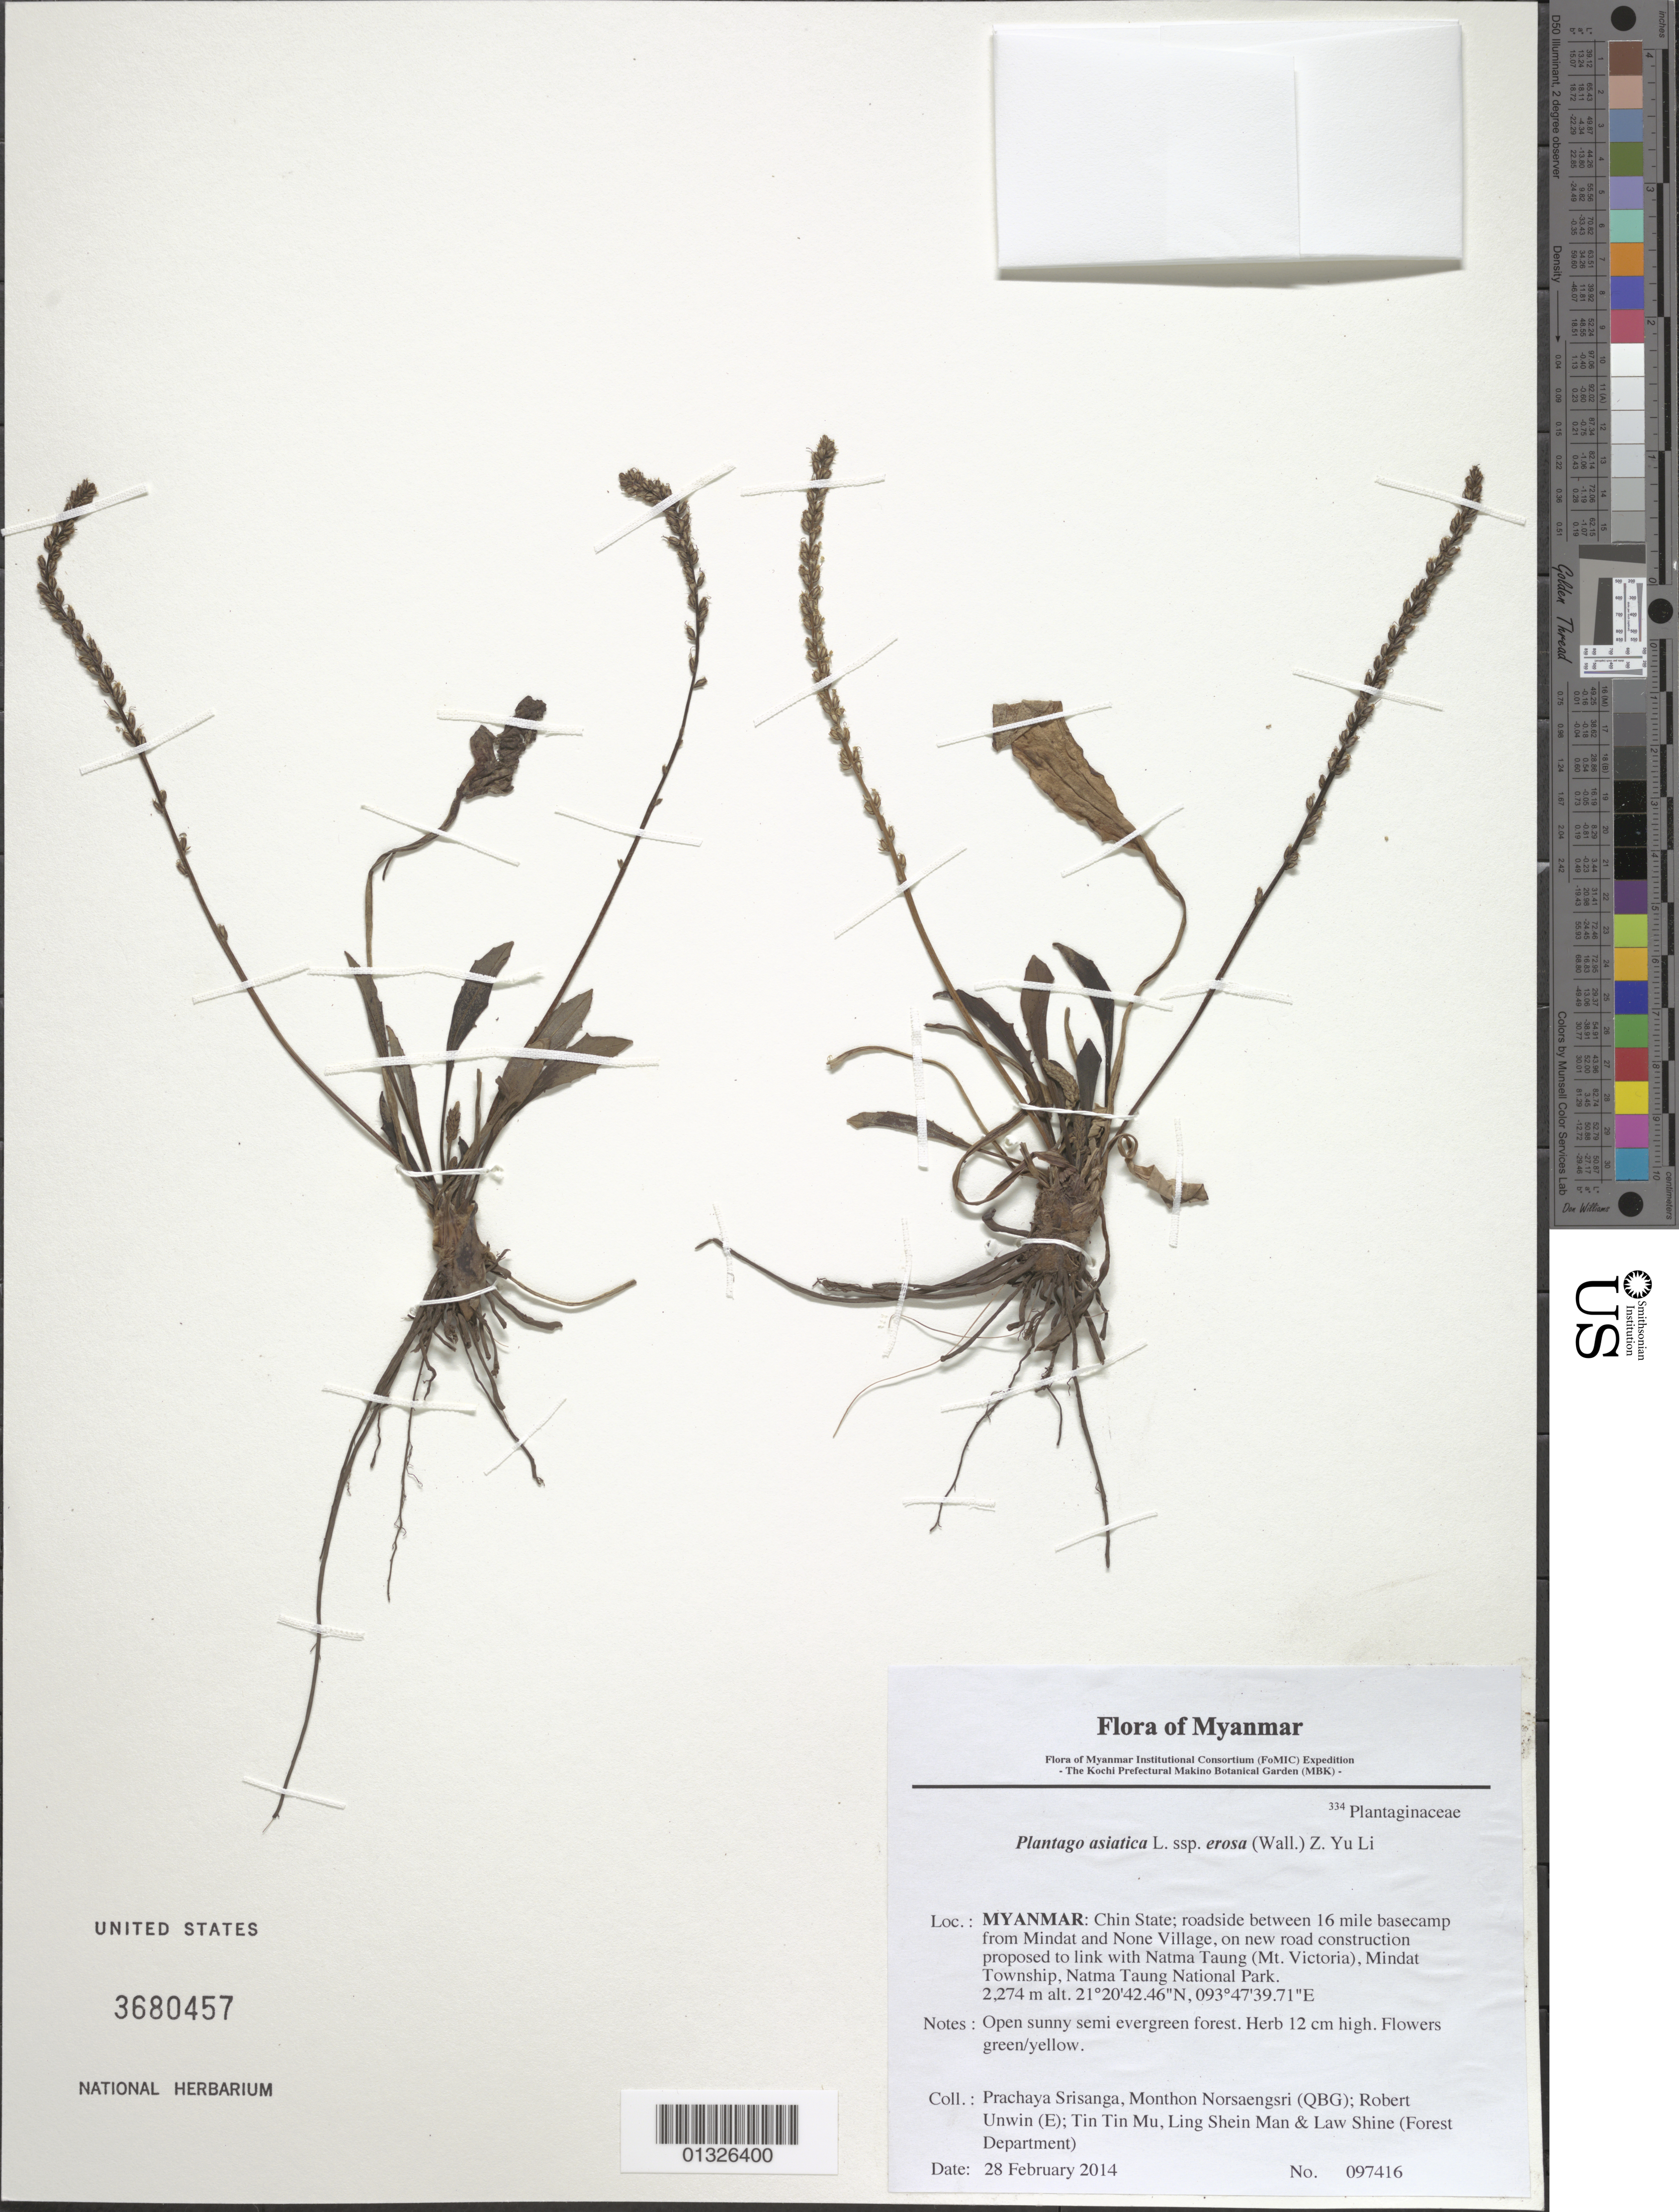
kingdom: Plantae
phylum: Tracheophyta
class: Magnoliopsida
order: Lamiales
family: Plantaginaceae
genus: Plantago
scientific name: Plantago asiatica subsp. erosa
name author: (Wall.) Z.Y. Li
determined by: Fujikawa, Kazumi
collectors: P. Srisanga, M. Norsaengsri, R. Unwin, Tin Tin Mu, Ling Shein Man & L. Shine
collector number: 97416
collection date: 2014-02-28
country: Myanmar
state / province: Chin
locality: Roadside between 16 mile basecamp from Mindat and None Village, on new road construction proposed to link with Natma Taung (Mt. Victoria), Mindat Township, Natma Taung National Park.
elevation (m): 2274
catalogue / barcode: US 3680457